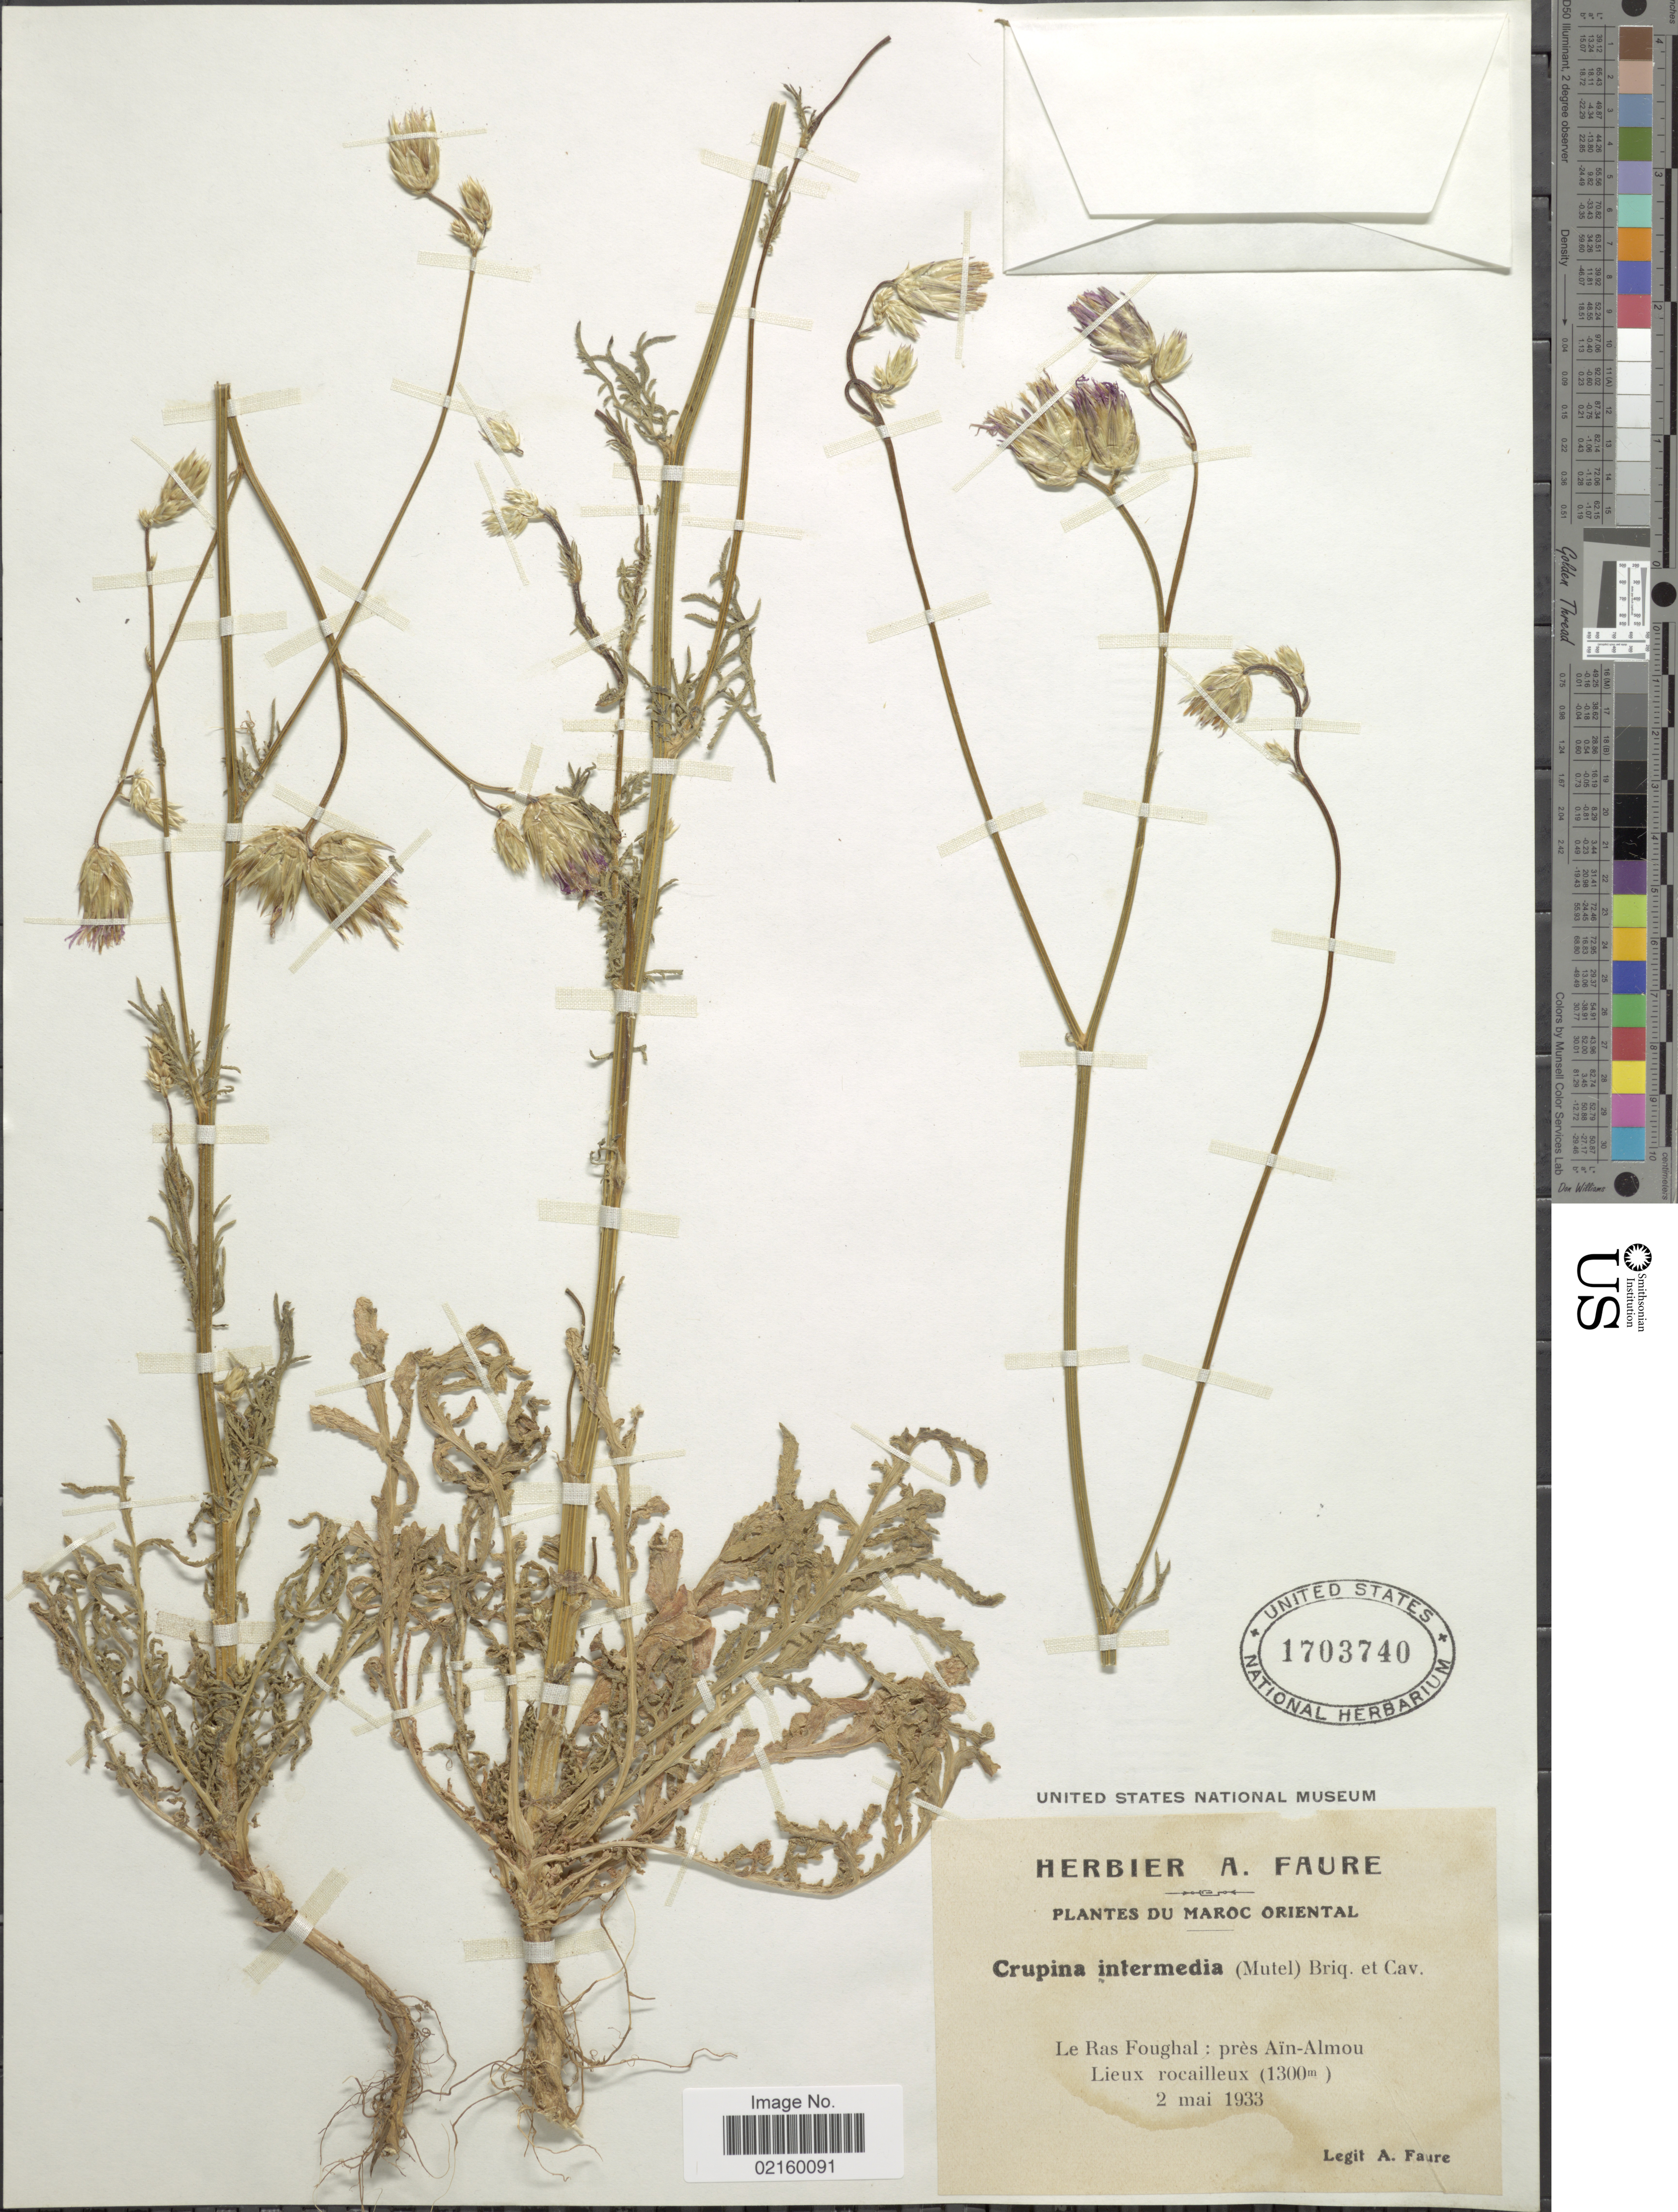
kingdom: Plantae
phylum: Tracheophyta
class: Magnoliopsida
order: Asterales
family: Asteraceae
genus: Crupina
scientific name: Crupina intermedia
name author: (Mutel) Walp.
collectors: A. Faure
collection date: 1933-05-02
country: Morocco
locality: Maroc Oriental, Le Ras Foughal, pres Ain-Almou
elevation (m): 1300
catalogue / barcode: US 1703740